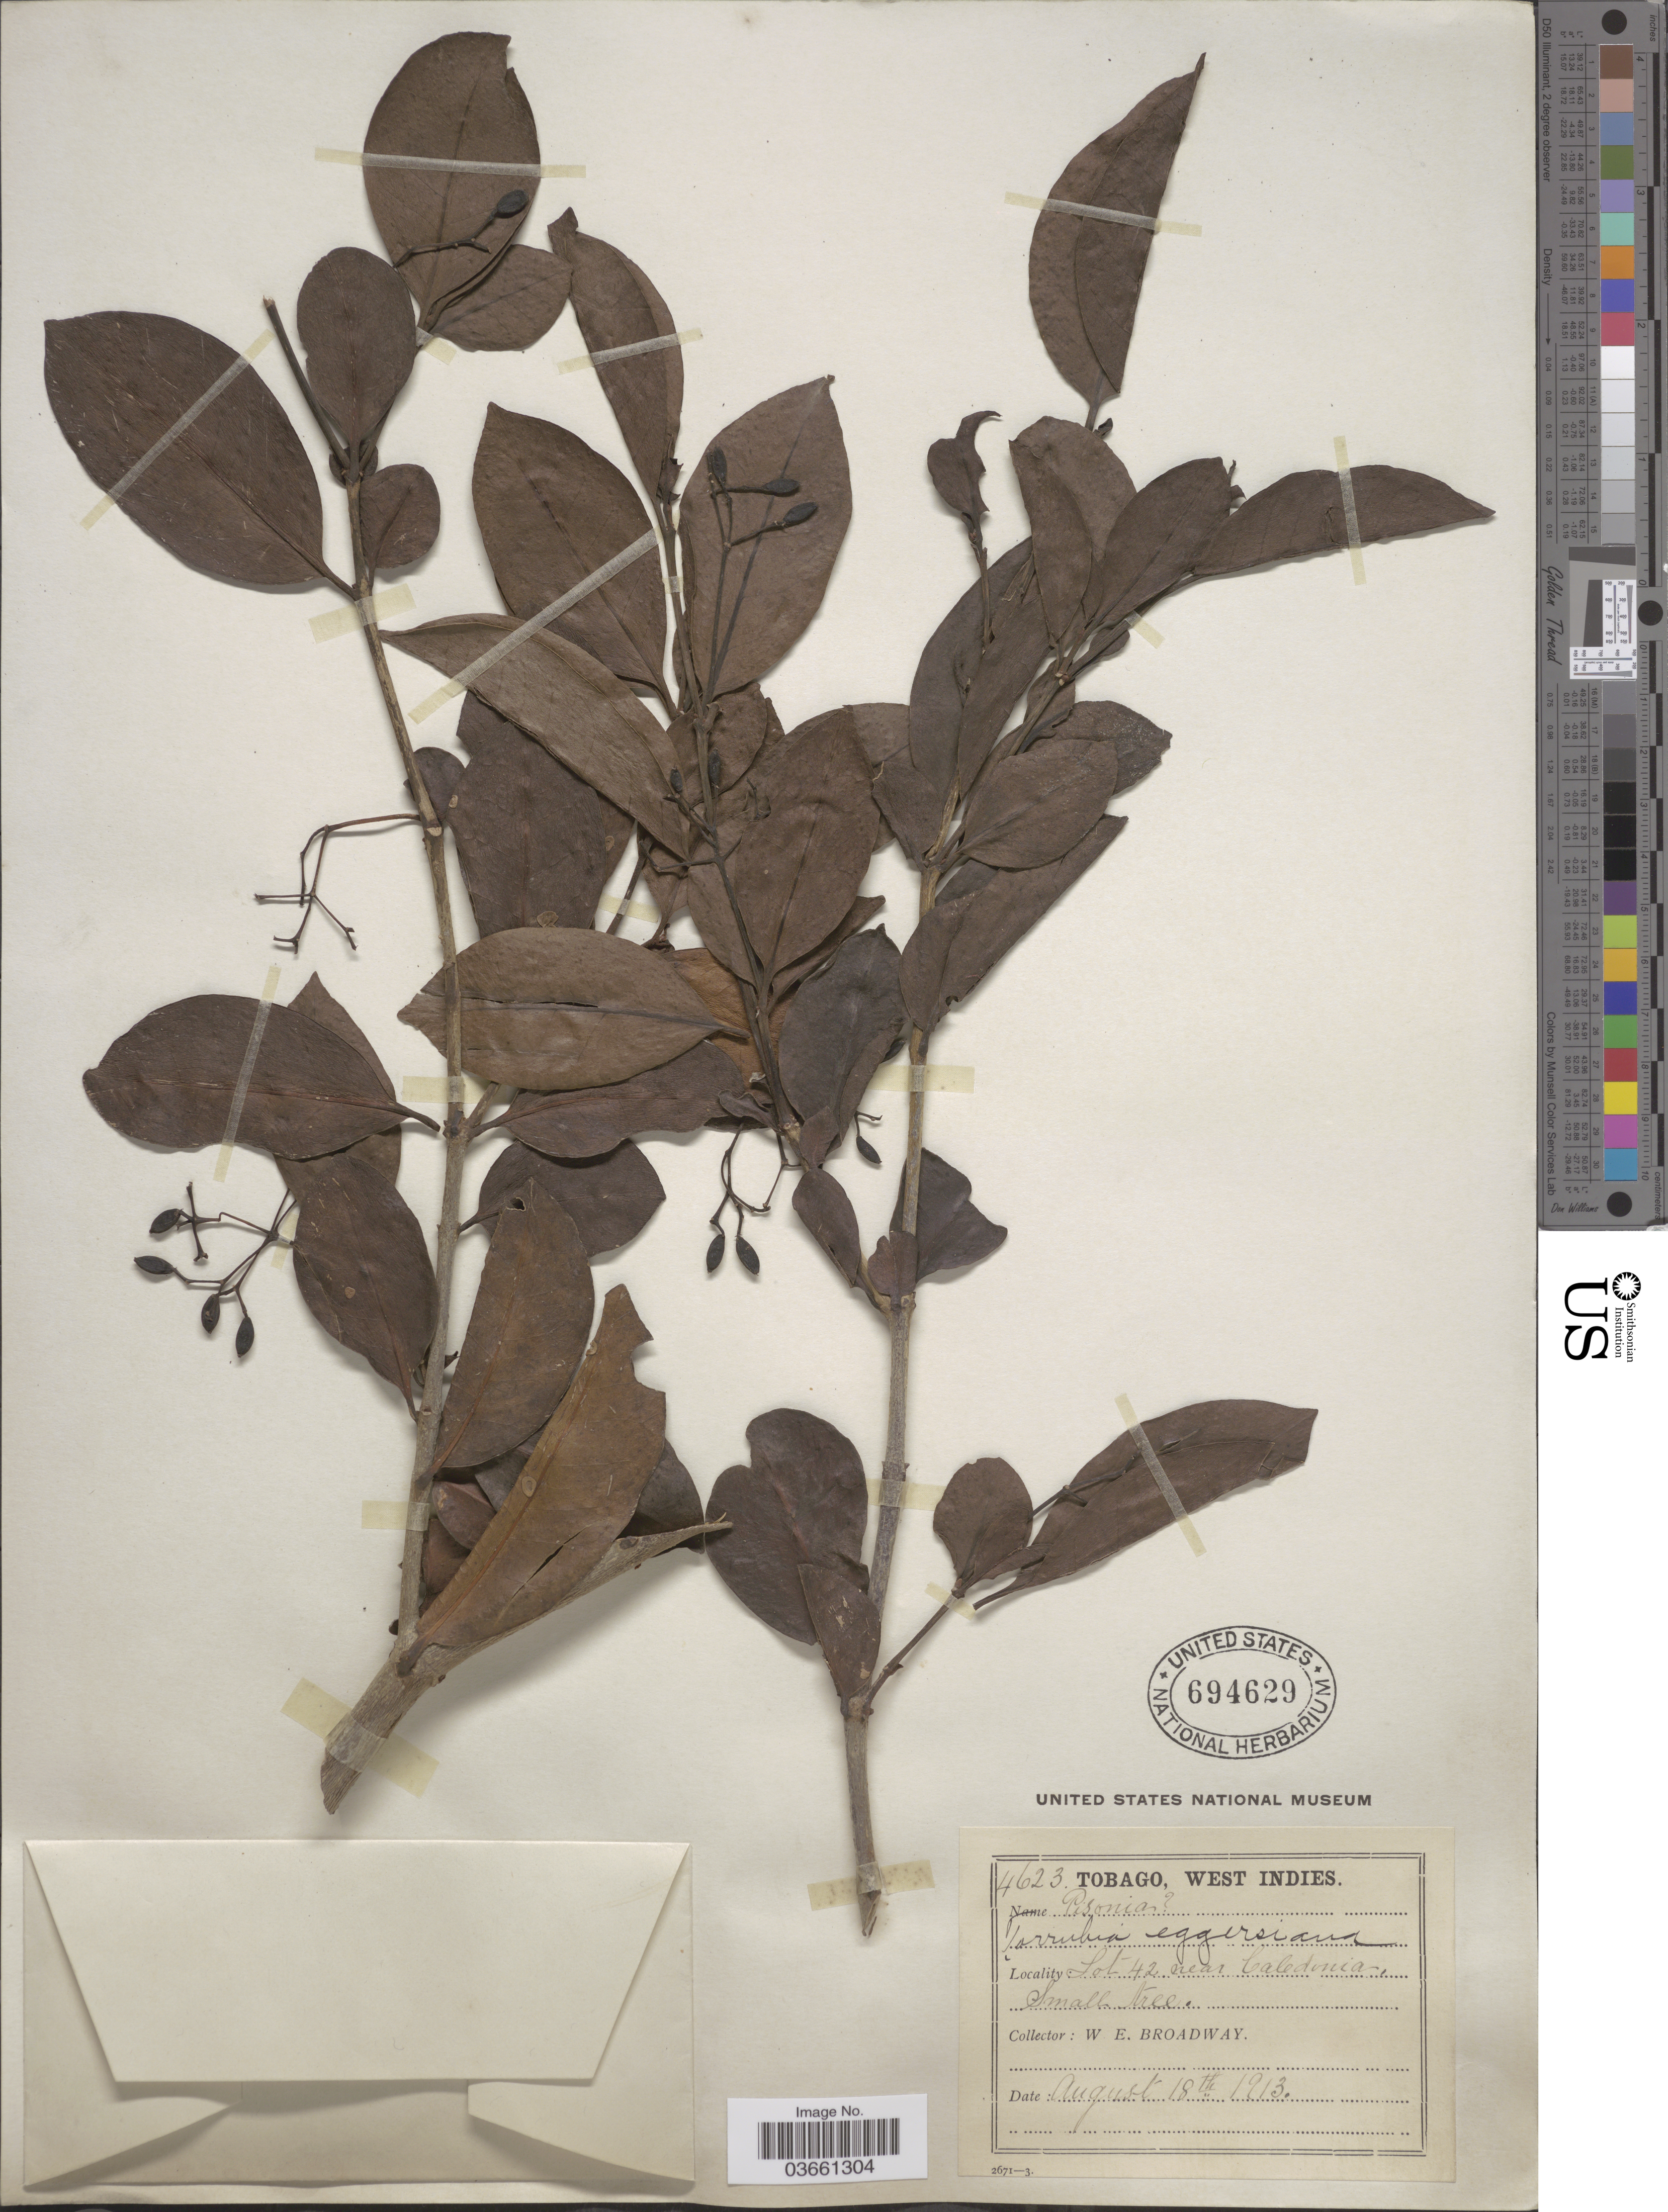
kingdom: Plantae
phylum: Tracheophyta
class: Magnoliopsida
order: Caryophyllales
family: Nyctaginaceae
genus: Guapira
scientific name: Guapira eggersiana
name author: (Heimerl) Lundell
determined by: Strong, Mark T., (BOT), Smithsonian Institution - National Museum of Natural History (UNITED STATES)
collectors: W. E. Broadway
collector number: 4623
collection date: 1913-08-18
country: Trinidad and Tobago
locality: Tobago, West Indies. Lot 42 near Caledonia.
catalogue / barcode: US 694629